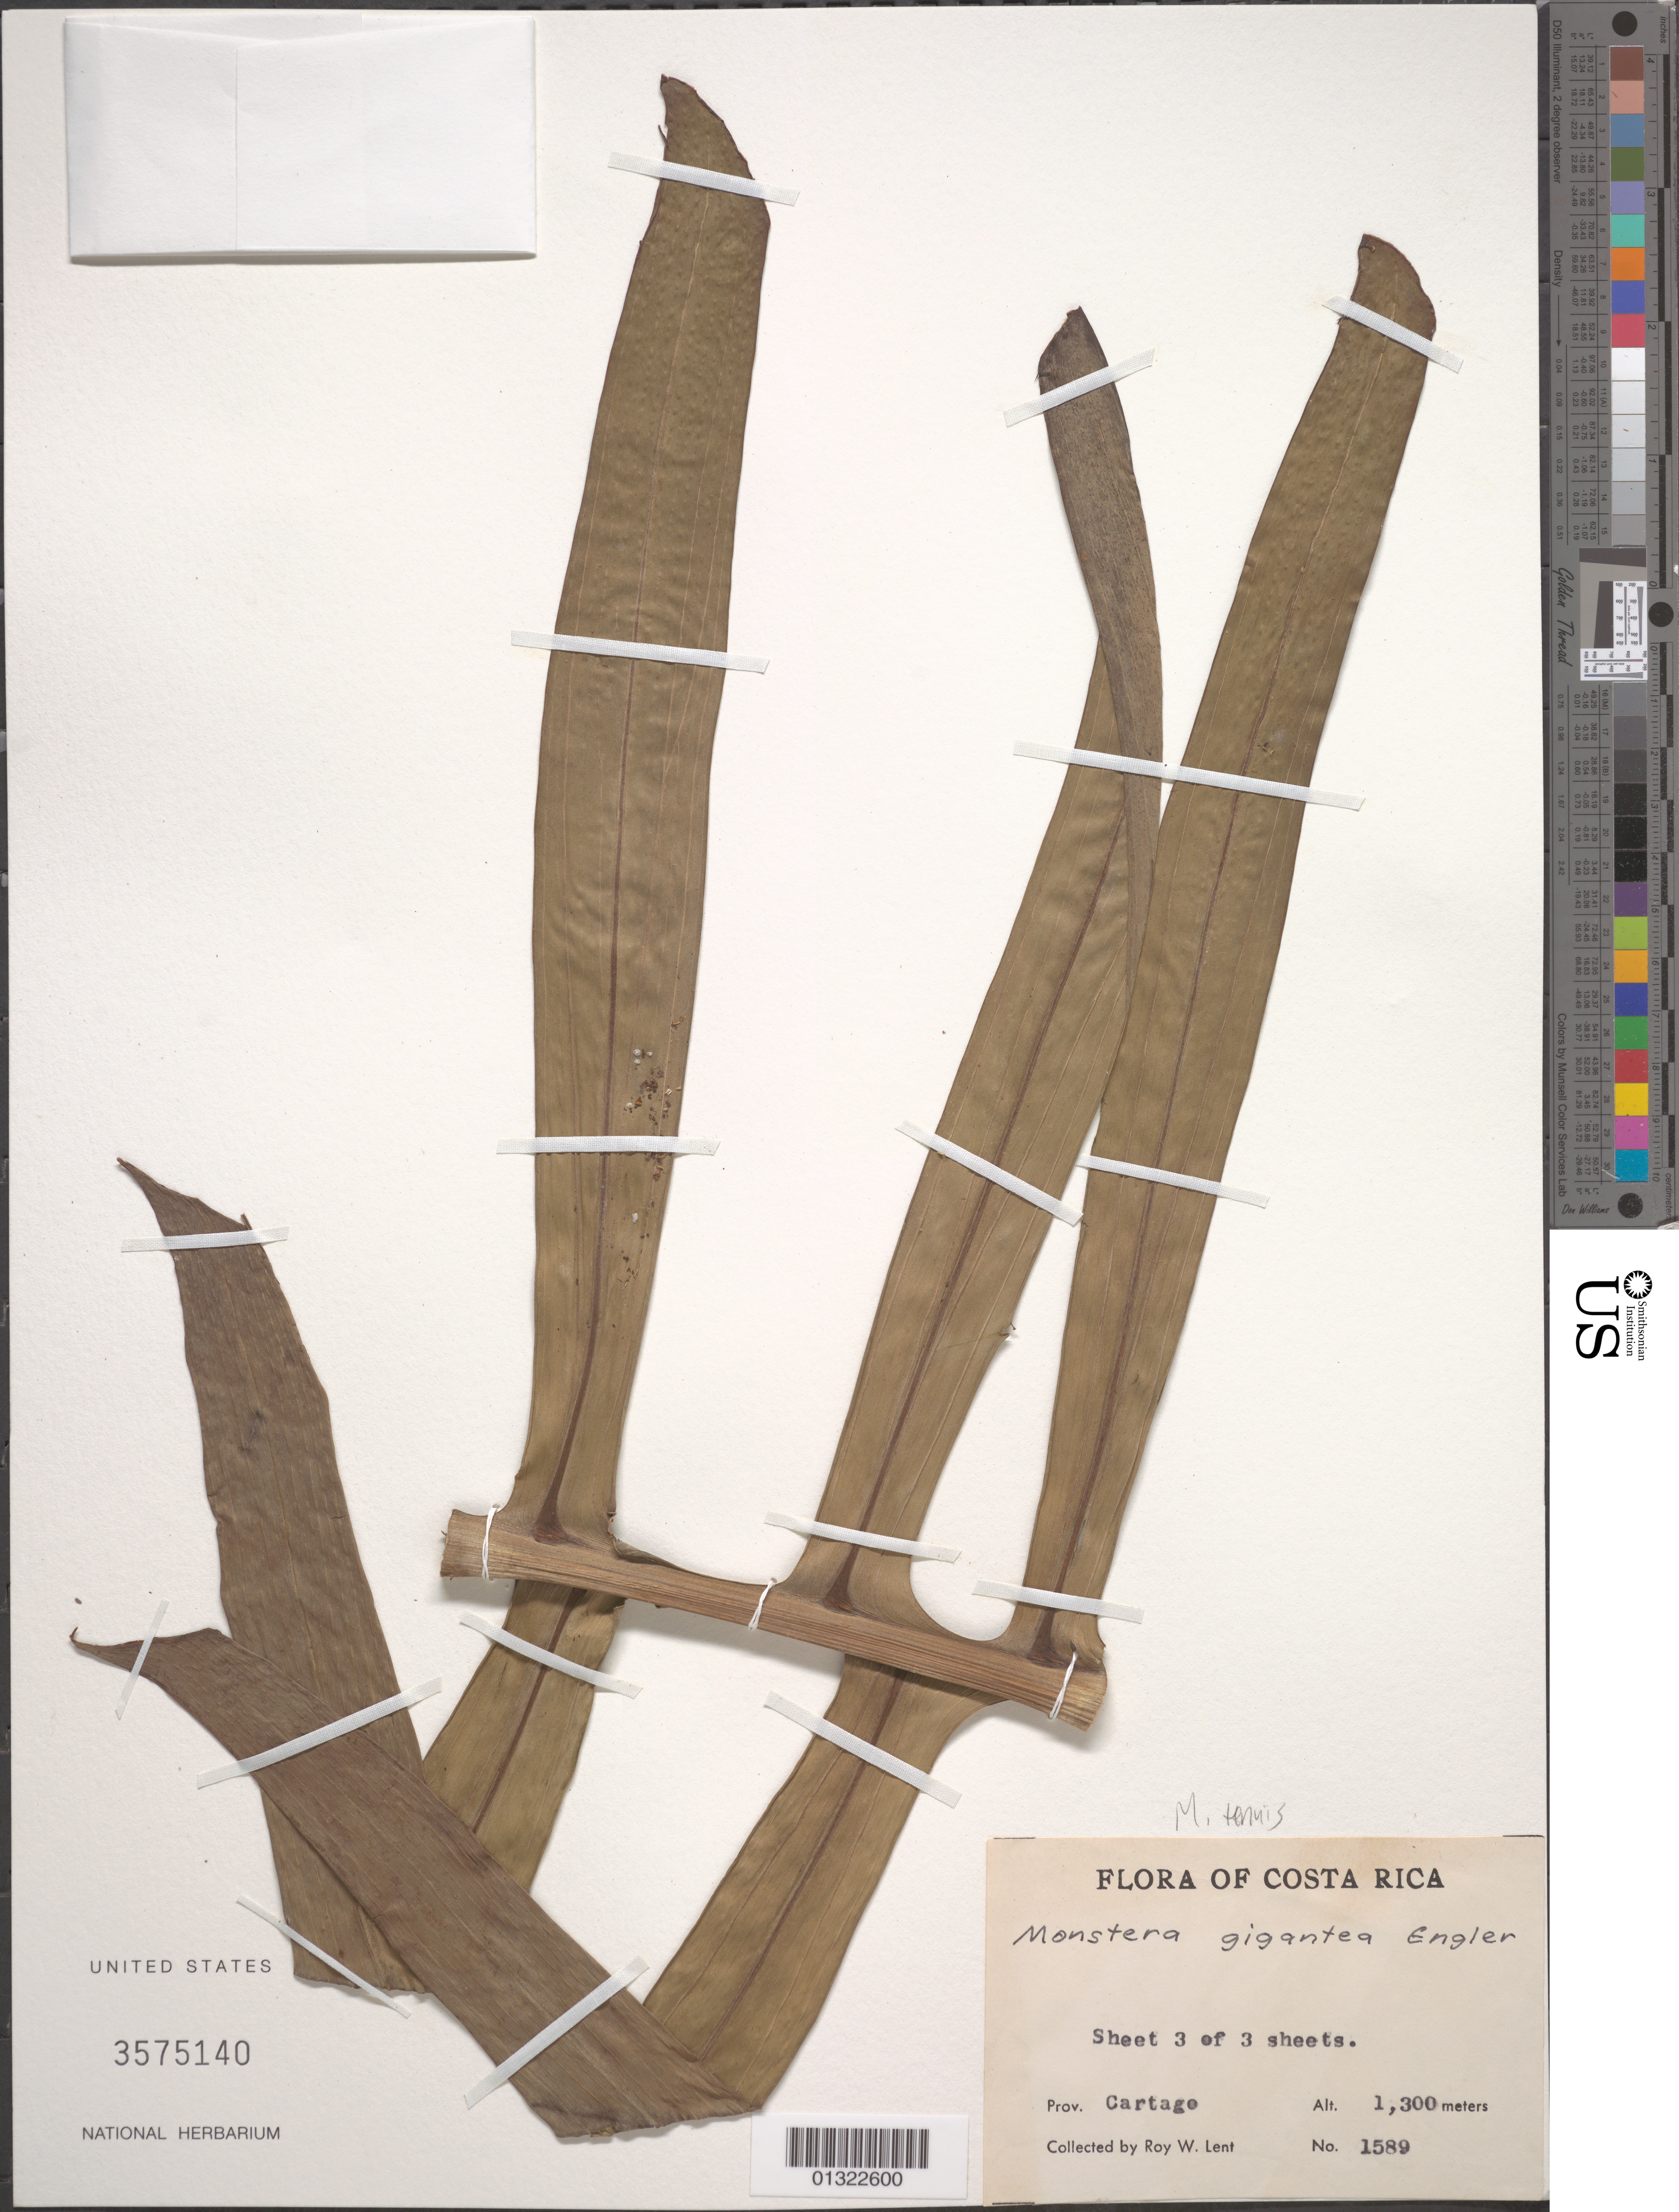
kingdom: Plantae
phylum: Tracheophyta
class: Liliopsida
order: Alismatales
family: Araceae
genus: Monstera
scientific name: Monstera tenuis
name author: K. Koch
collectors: R. W. Lent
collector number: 1589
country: Costa Rica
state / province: Cartago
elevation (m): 1300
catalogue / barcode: US 3575140